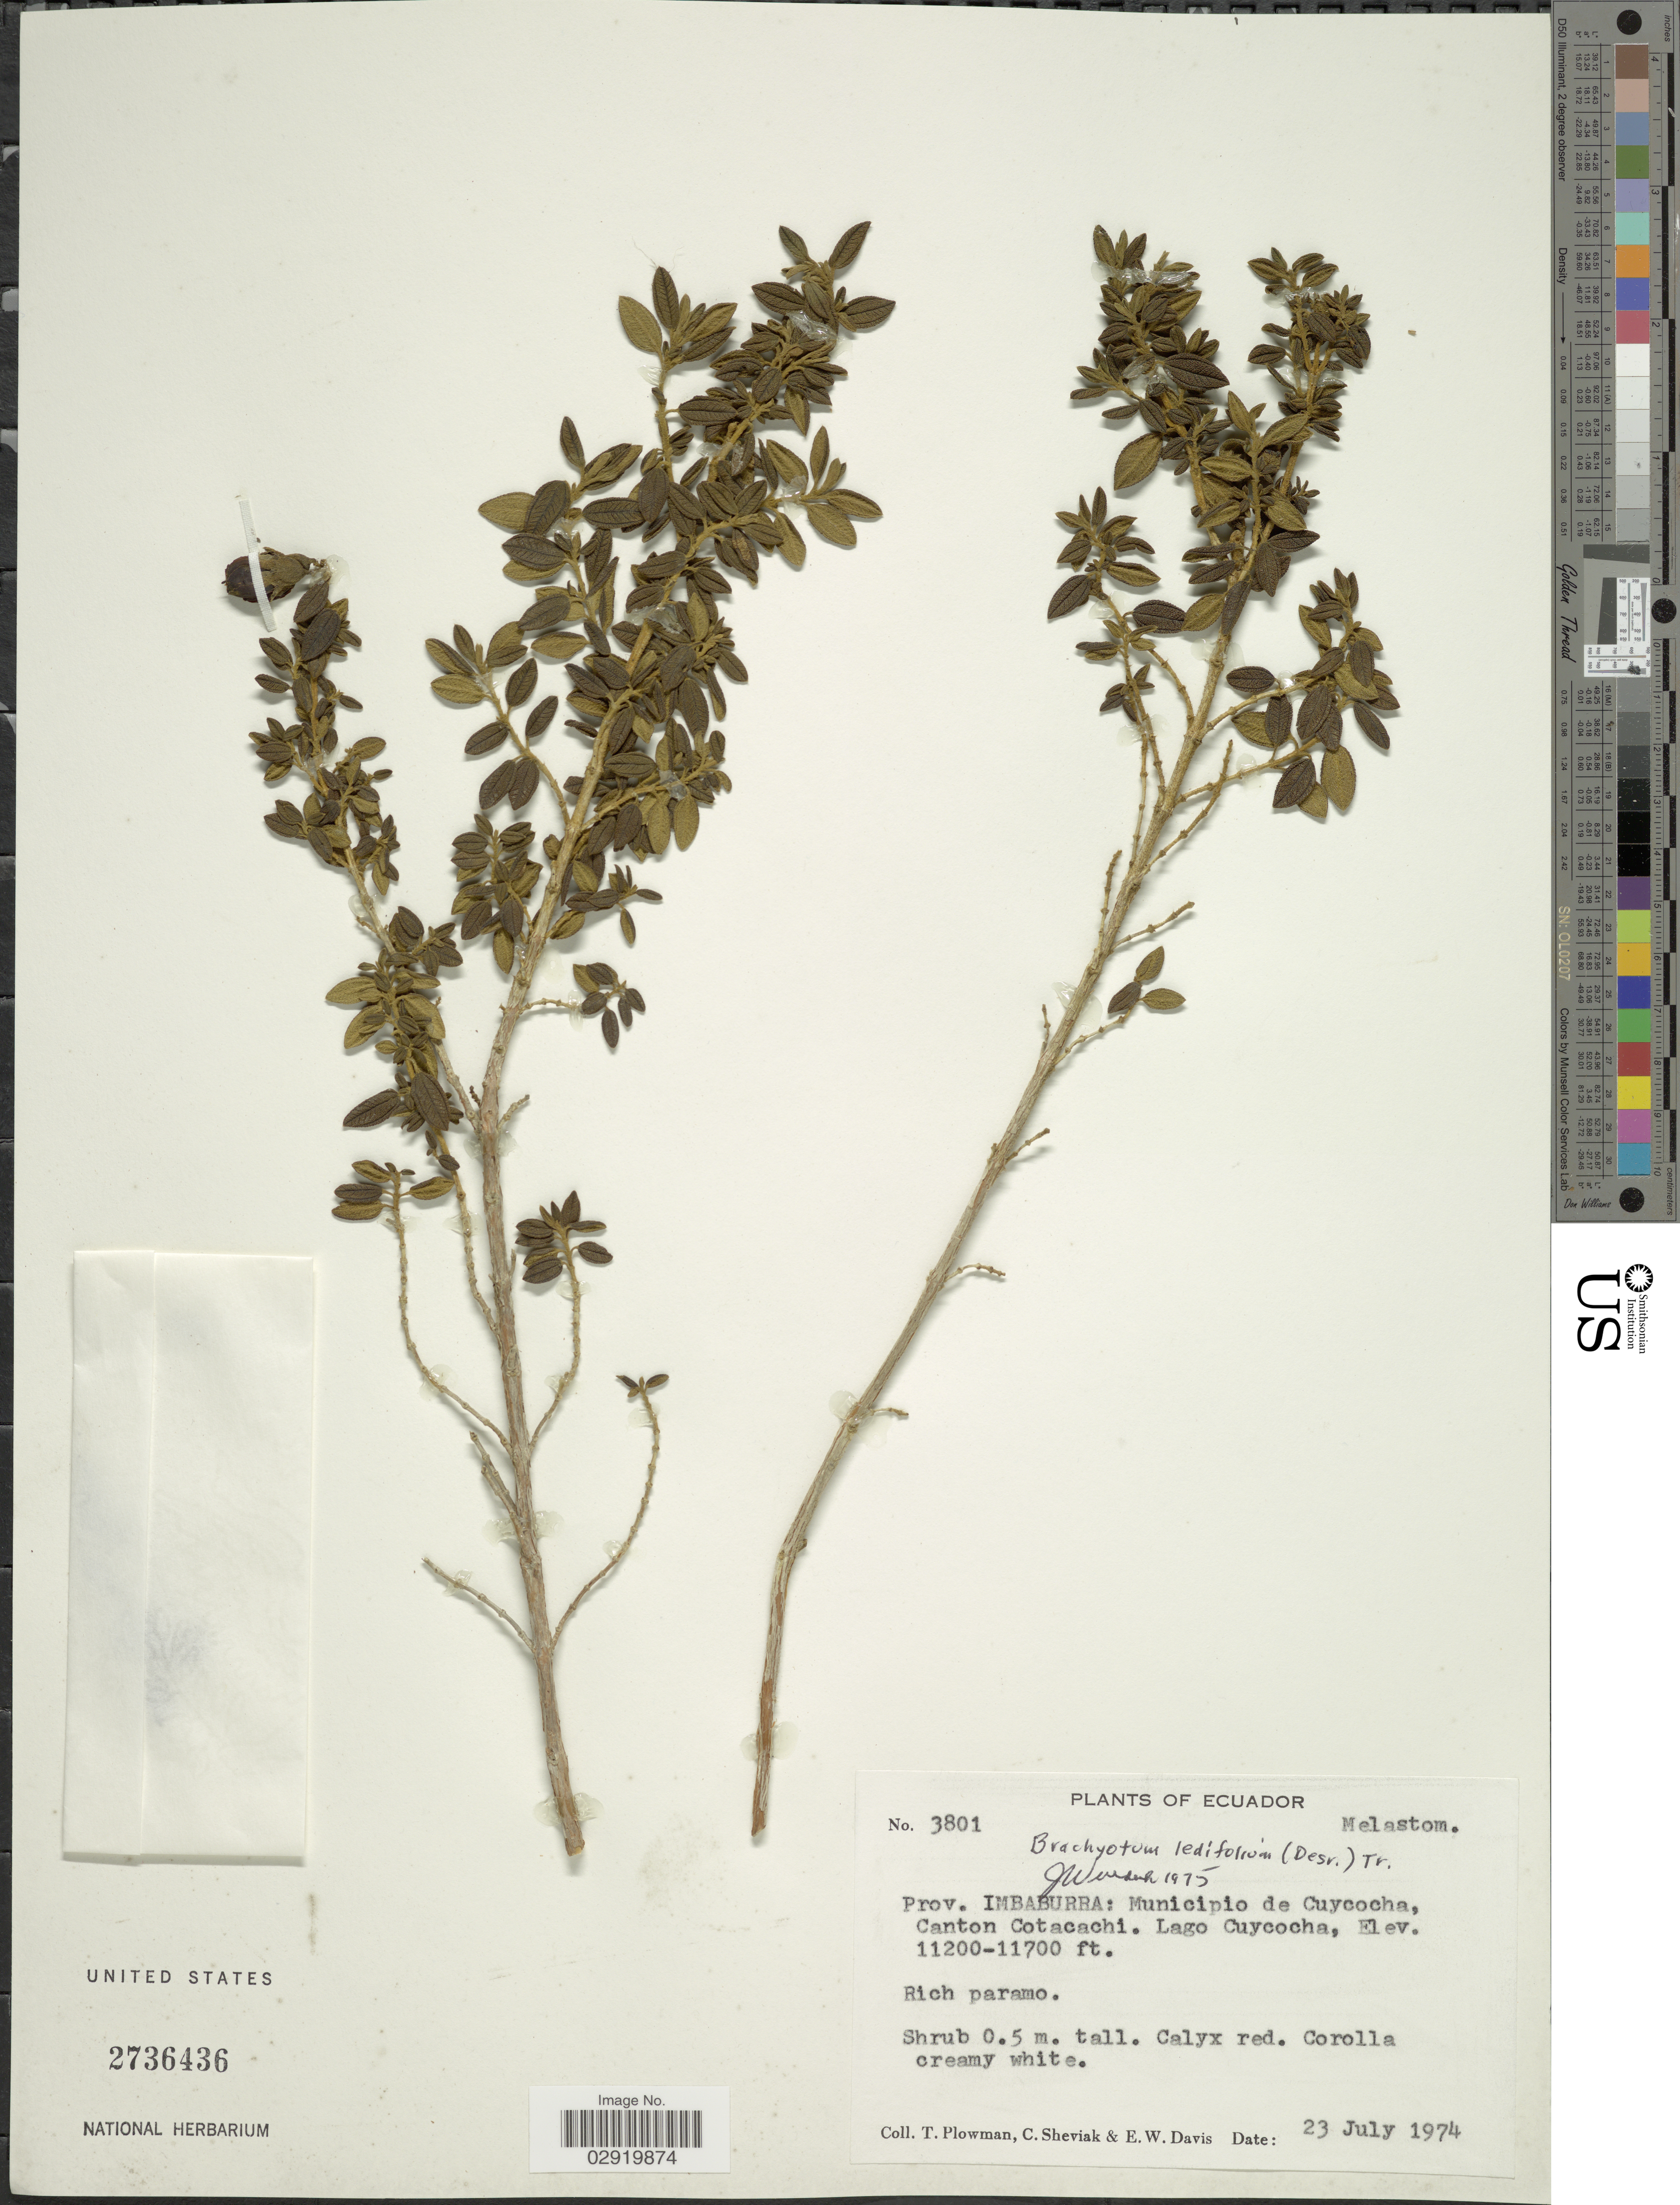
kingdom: Plantae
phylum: Tracheophyta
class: Magnoliopsida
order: Myrtales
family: Melastomataceae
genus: Brachyotum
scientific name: Brachyotum ledifolium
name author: (Desr.) Triana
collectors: T. Plowman, C. J. Sheviak & E. W. Davis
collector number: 3801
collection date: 1974-07-23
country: Ecuador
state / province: Imbabura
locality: Municipio de Cuycocha, Canton Cotacachi. Lago Cuycocha.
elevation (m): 3414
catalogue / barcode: US 2736436